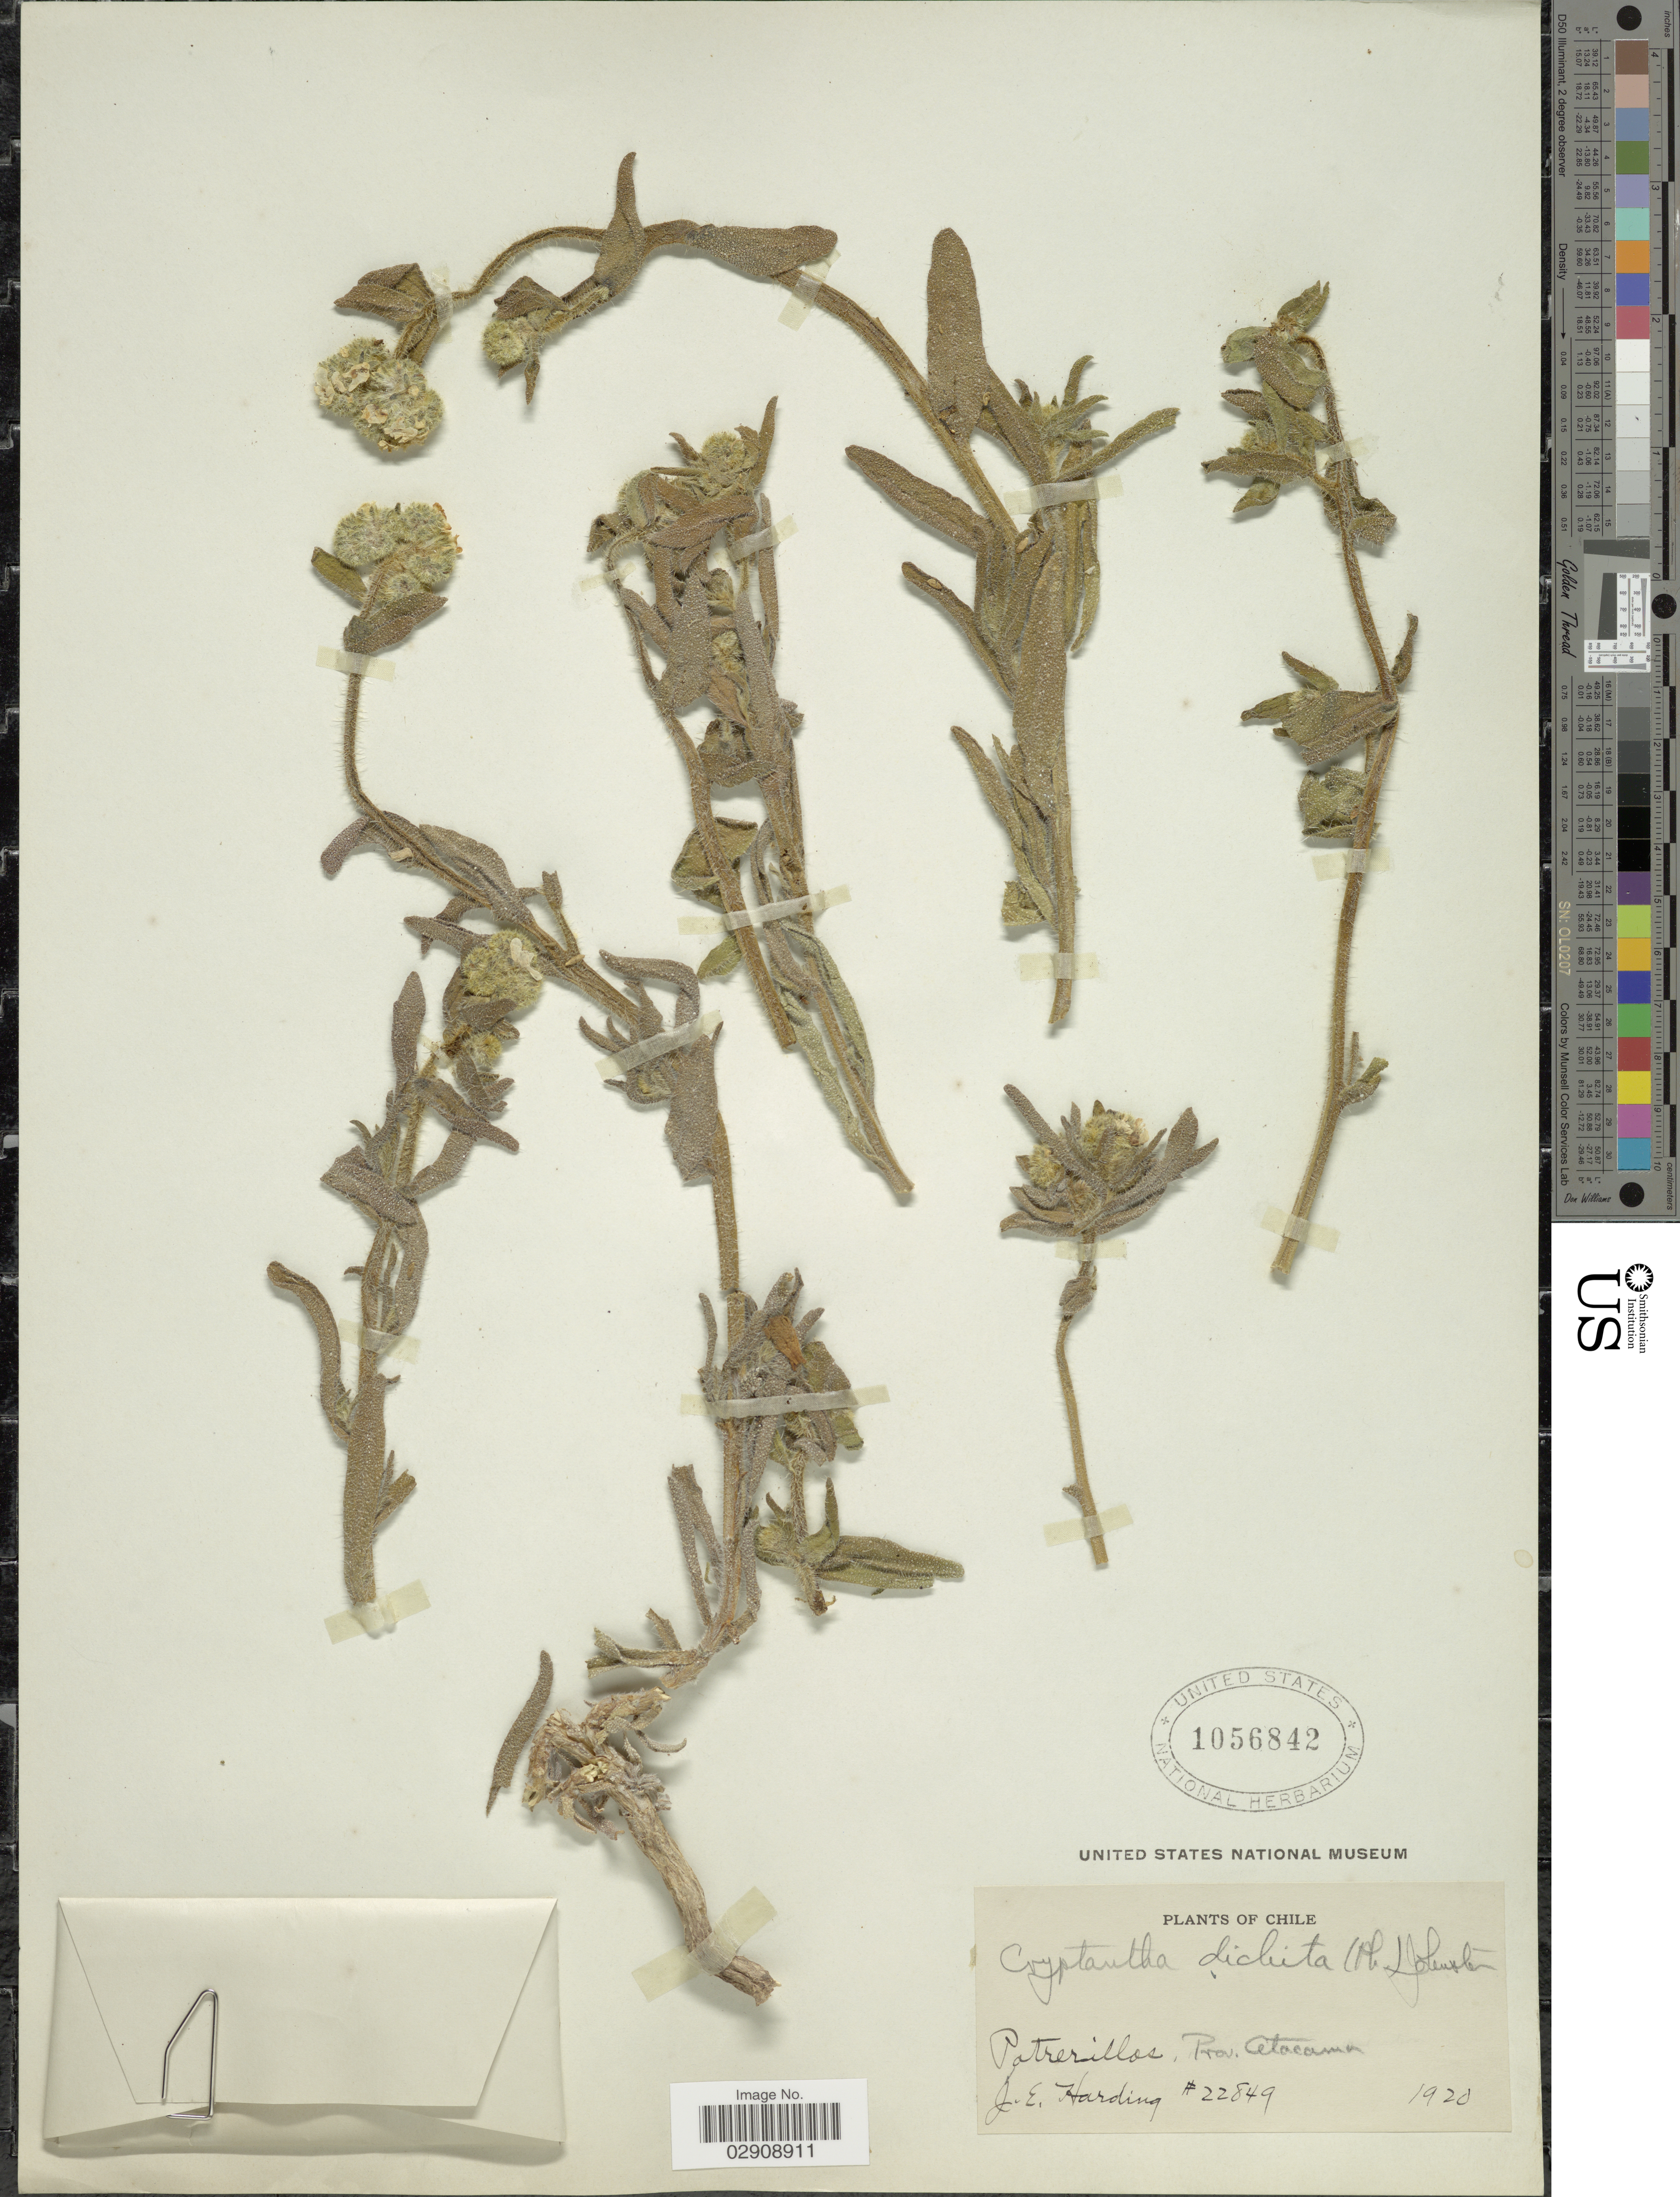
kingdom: Plantae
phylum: Tracheophyta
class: Magnoliopsida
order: Boraginales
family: Boraginaceae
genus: Cryptantha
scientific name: Cryptantha dichita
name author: (Phil.) I.M. Johnst.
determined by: Moroni, Pablo, (SI), Instituto de Botanica Darwinion (ARGENTINA)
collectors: J. Harding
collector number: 22849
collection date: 1920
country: Chile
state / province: Atacama (III)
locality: Potrerillos. Prov. Atacama. Chile.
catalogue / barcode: US 1056842